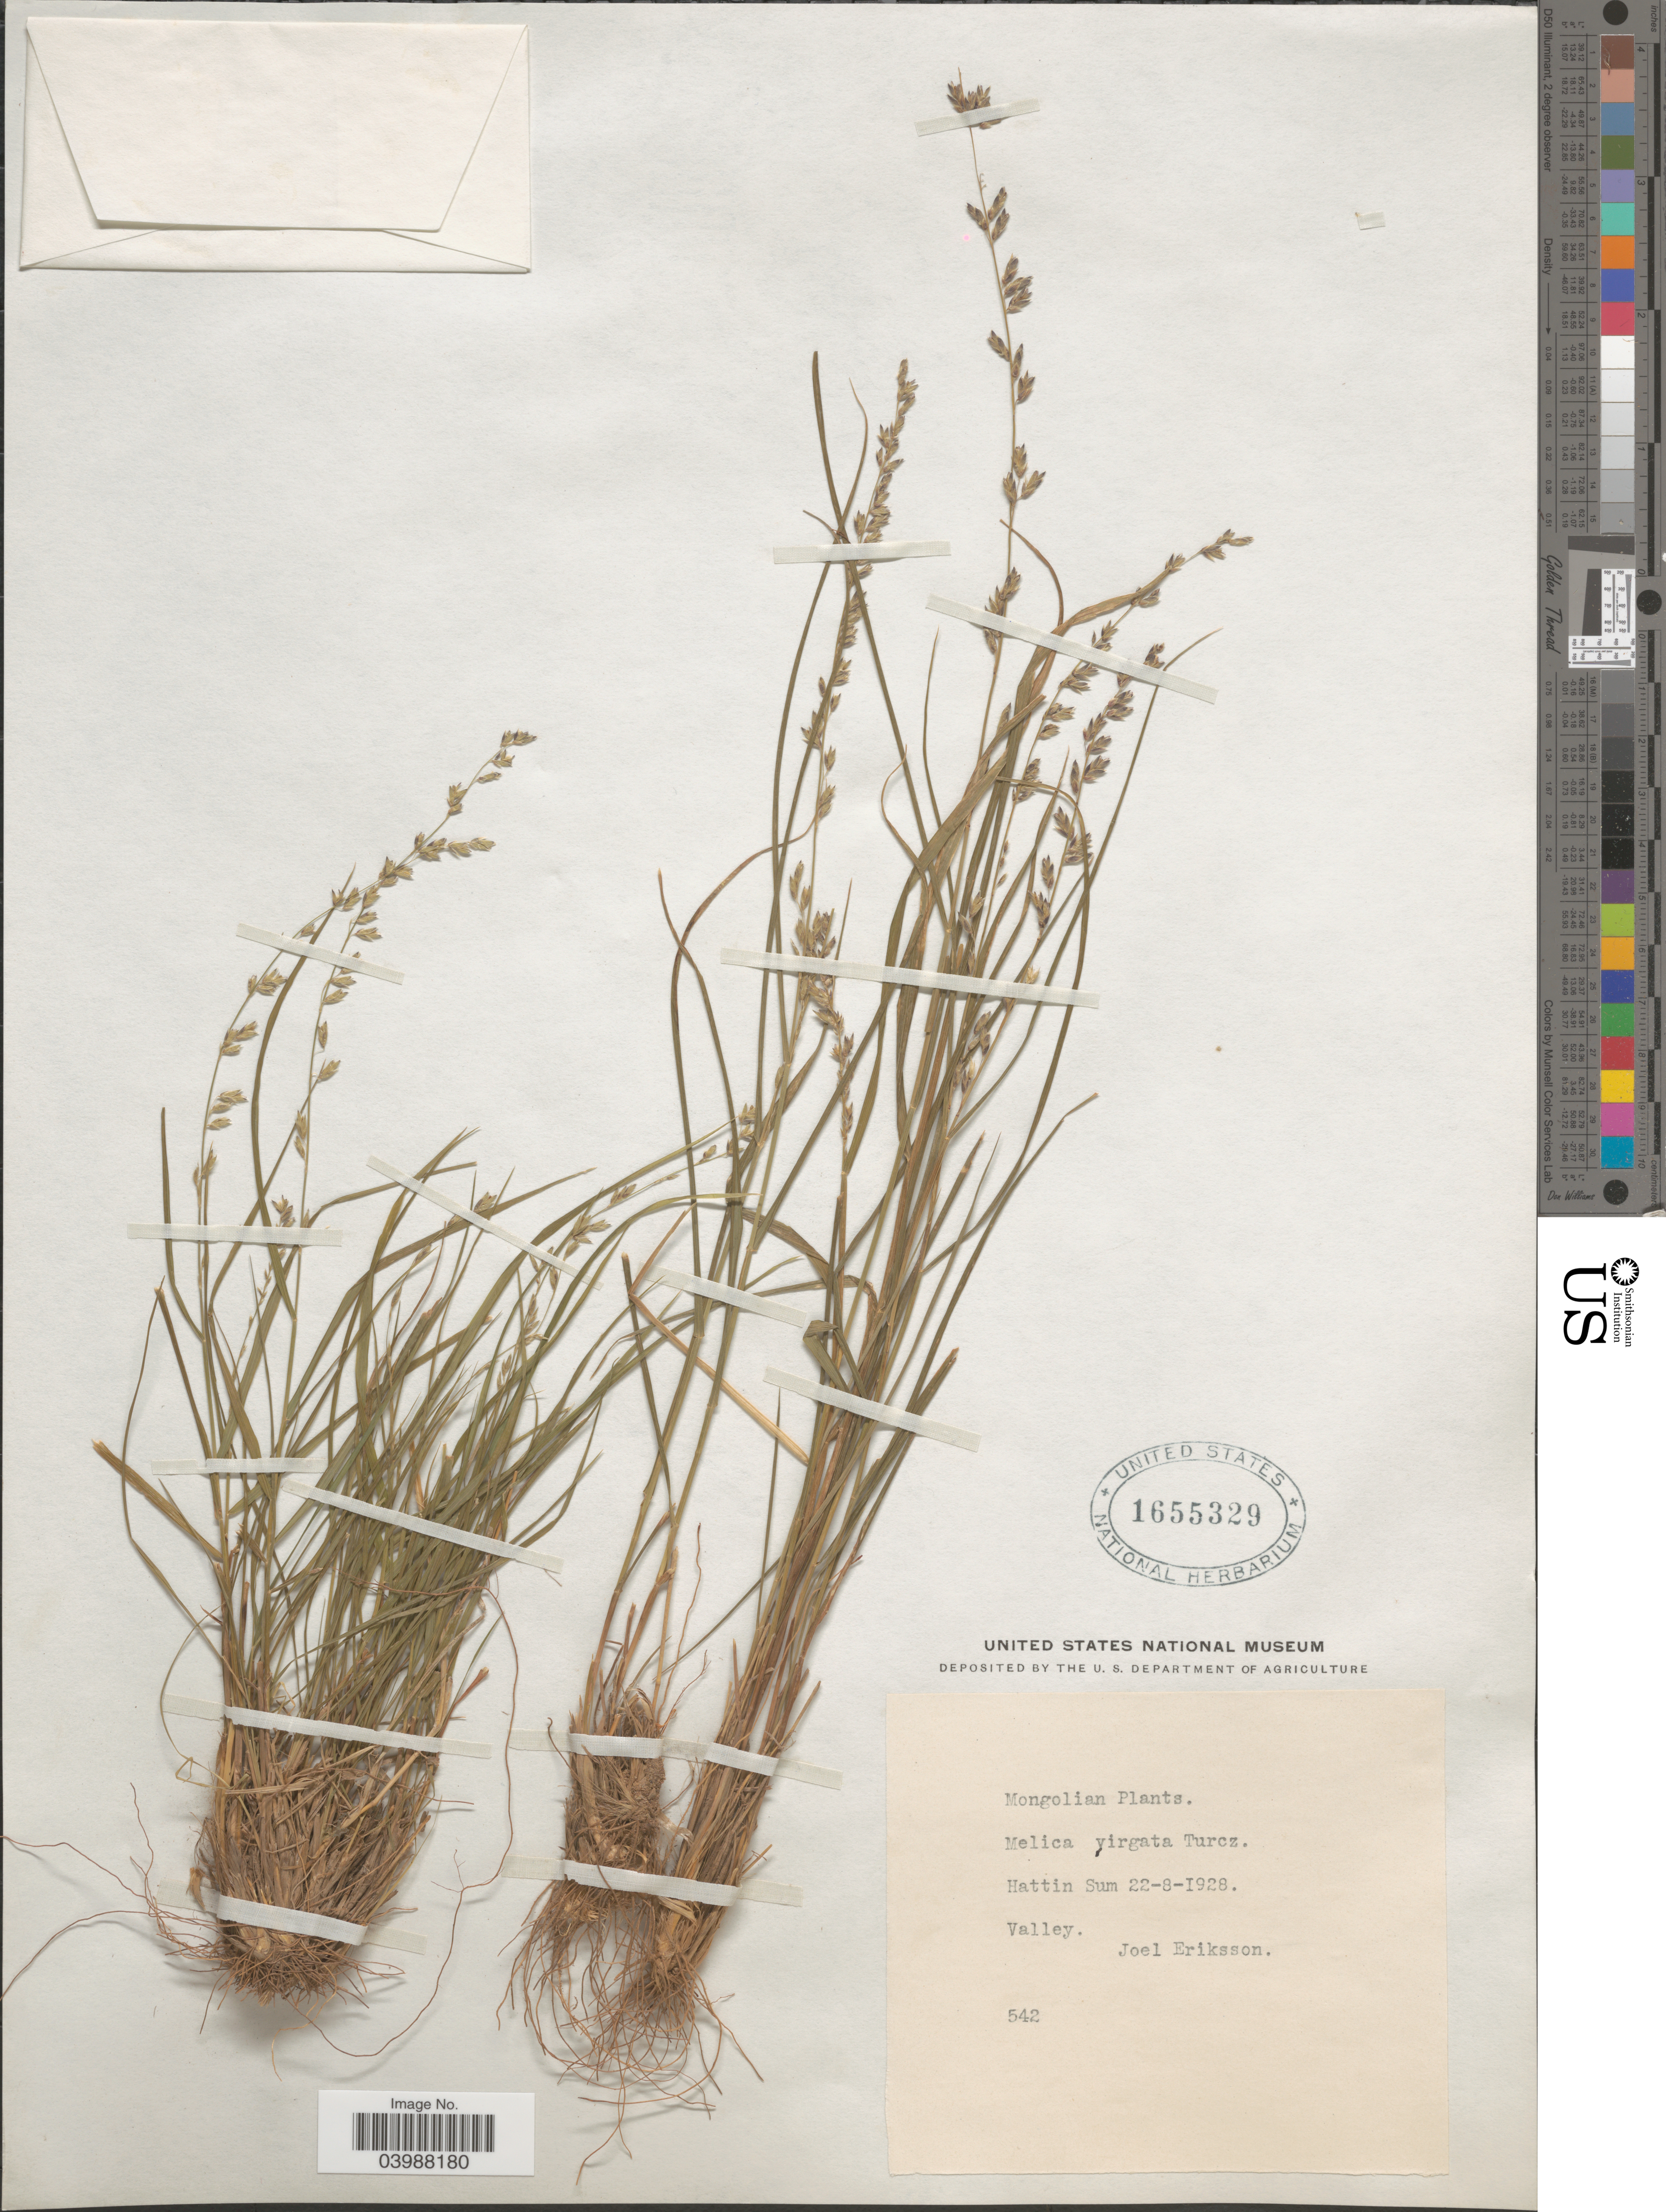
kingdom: Plantae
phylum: Tracheophyta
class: Liliopsida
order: Poales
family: Poaceae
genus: Melica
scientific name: Melica virgata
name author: Turcz. ex Trin.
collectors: J. Eriksson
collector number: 542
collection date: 1928-08-22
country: Mongolia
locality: Hattin Sum.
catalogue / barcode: US 1655329